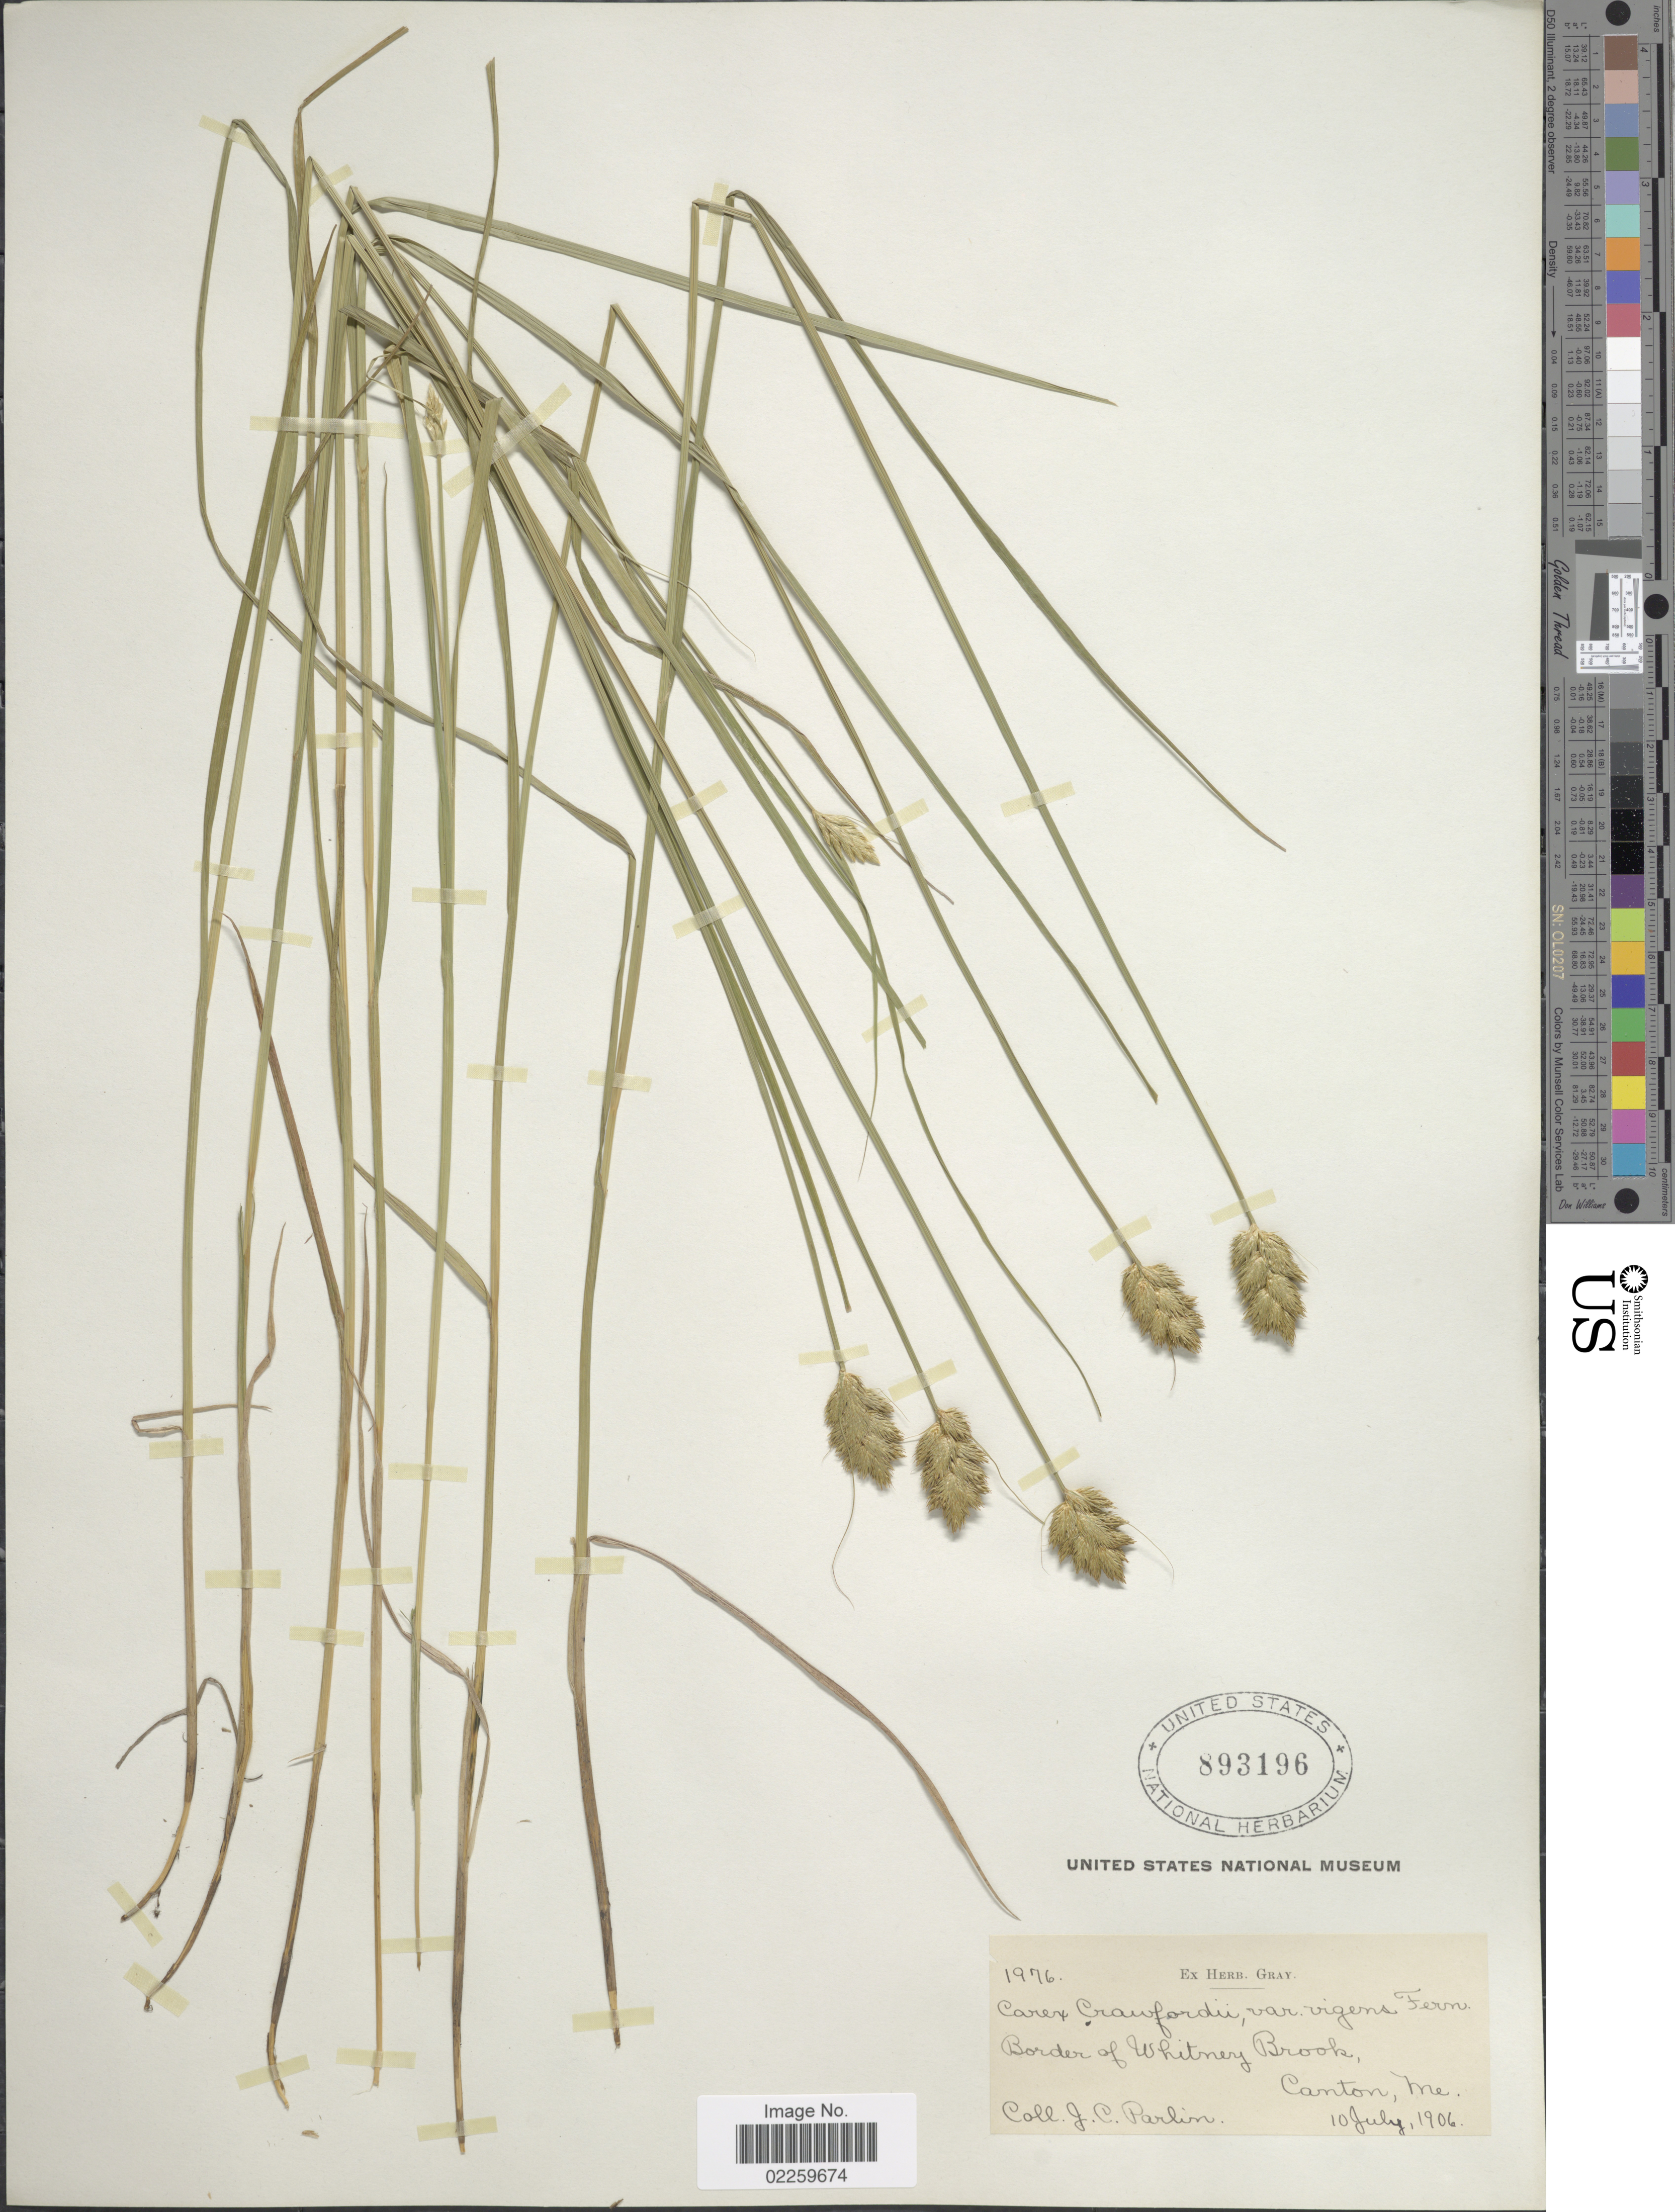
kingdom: Plantae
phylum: Tracheophyta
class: Liliopsida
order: Poales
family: Cyperaceae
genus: Carex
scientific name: Carex crawfordii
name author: Fernald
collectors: J. Parlin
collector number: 1976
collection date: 1906-07-10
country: United States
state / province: Maine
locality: Border of Whitney Brook, Canton.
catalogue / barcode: US 893196